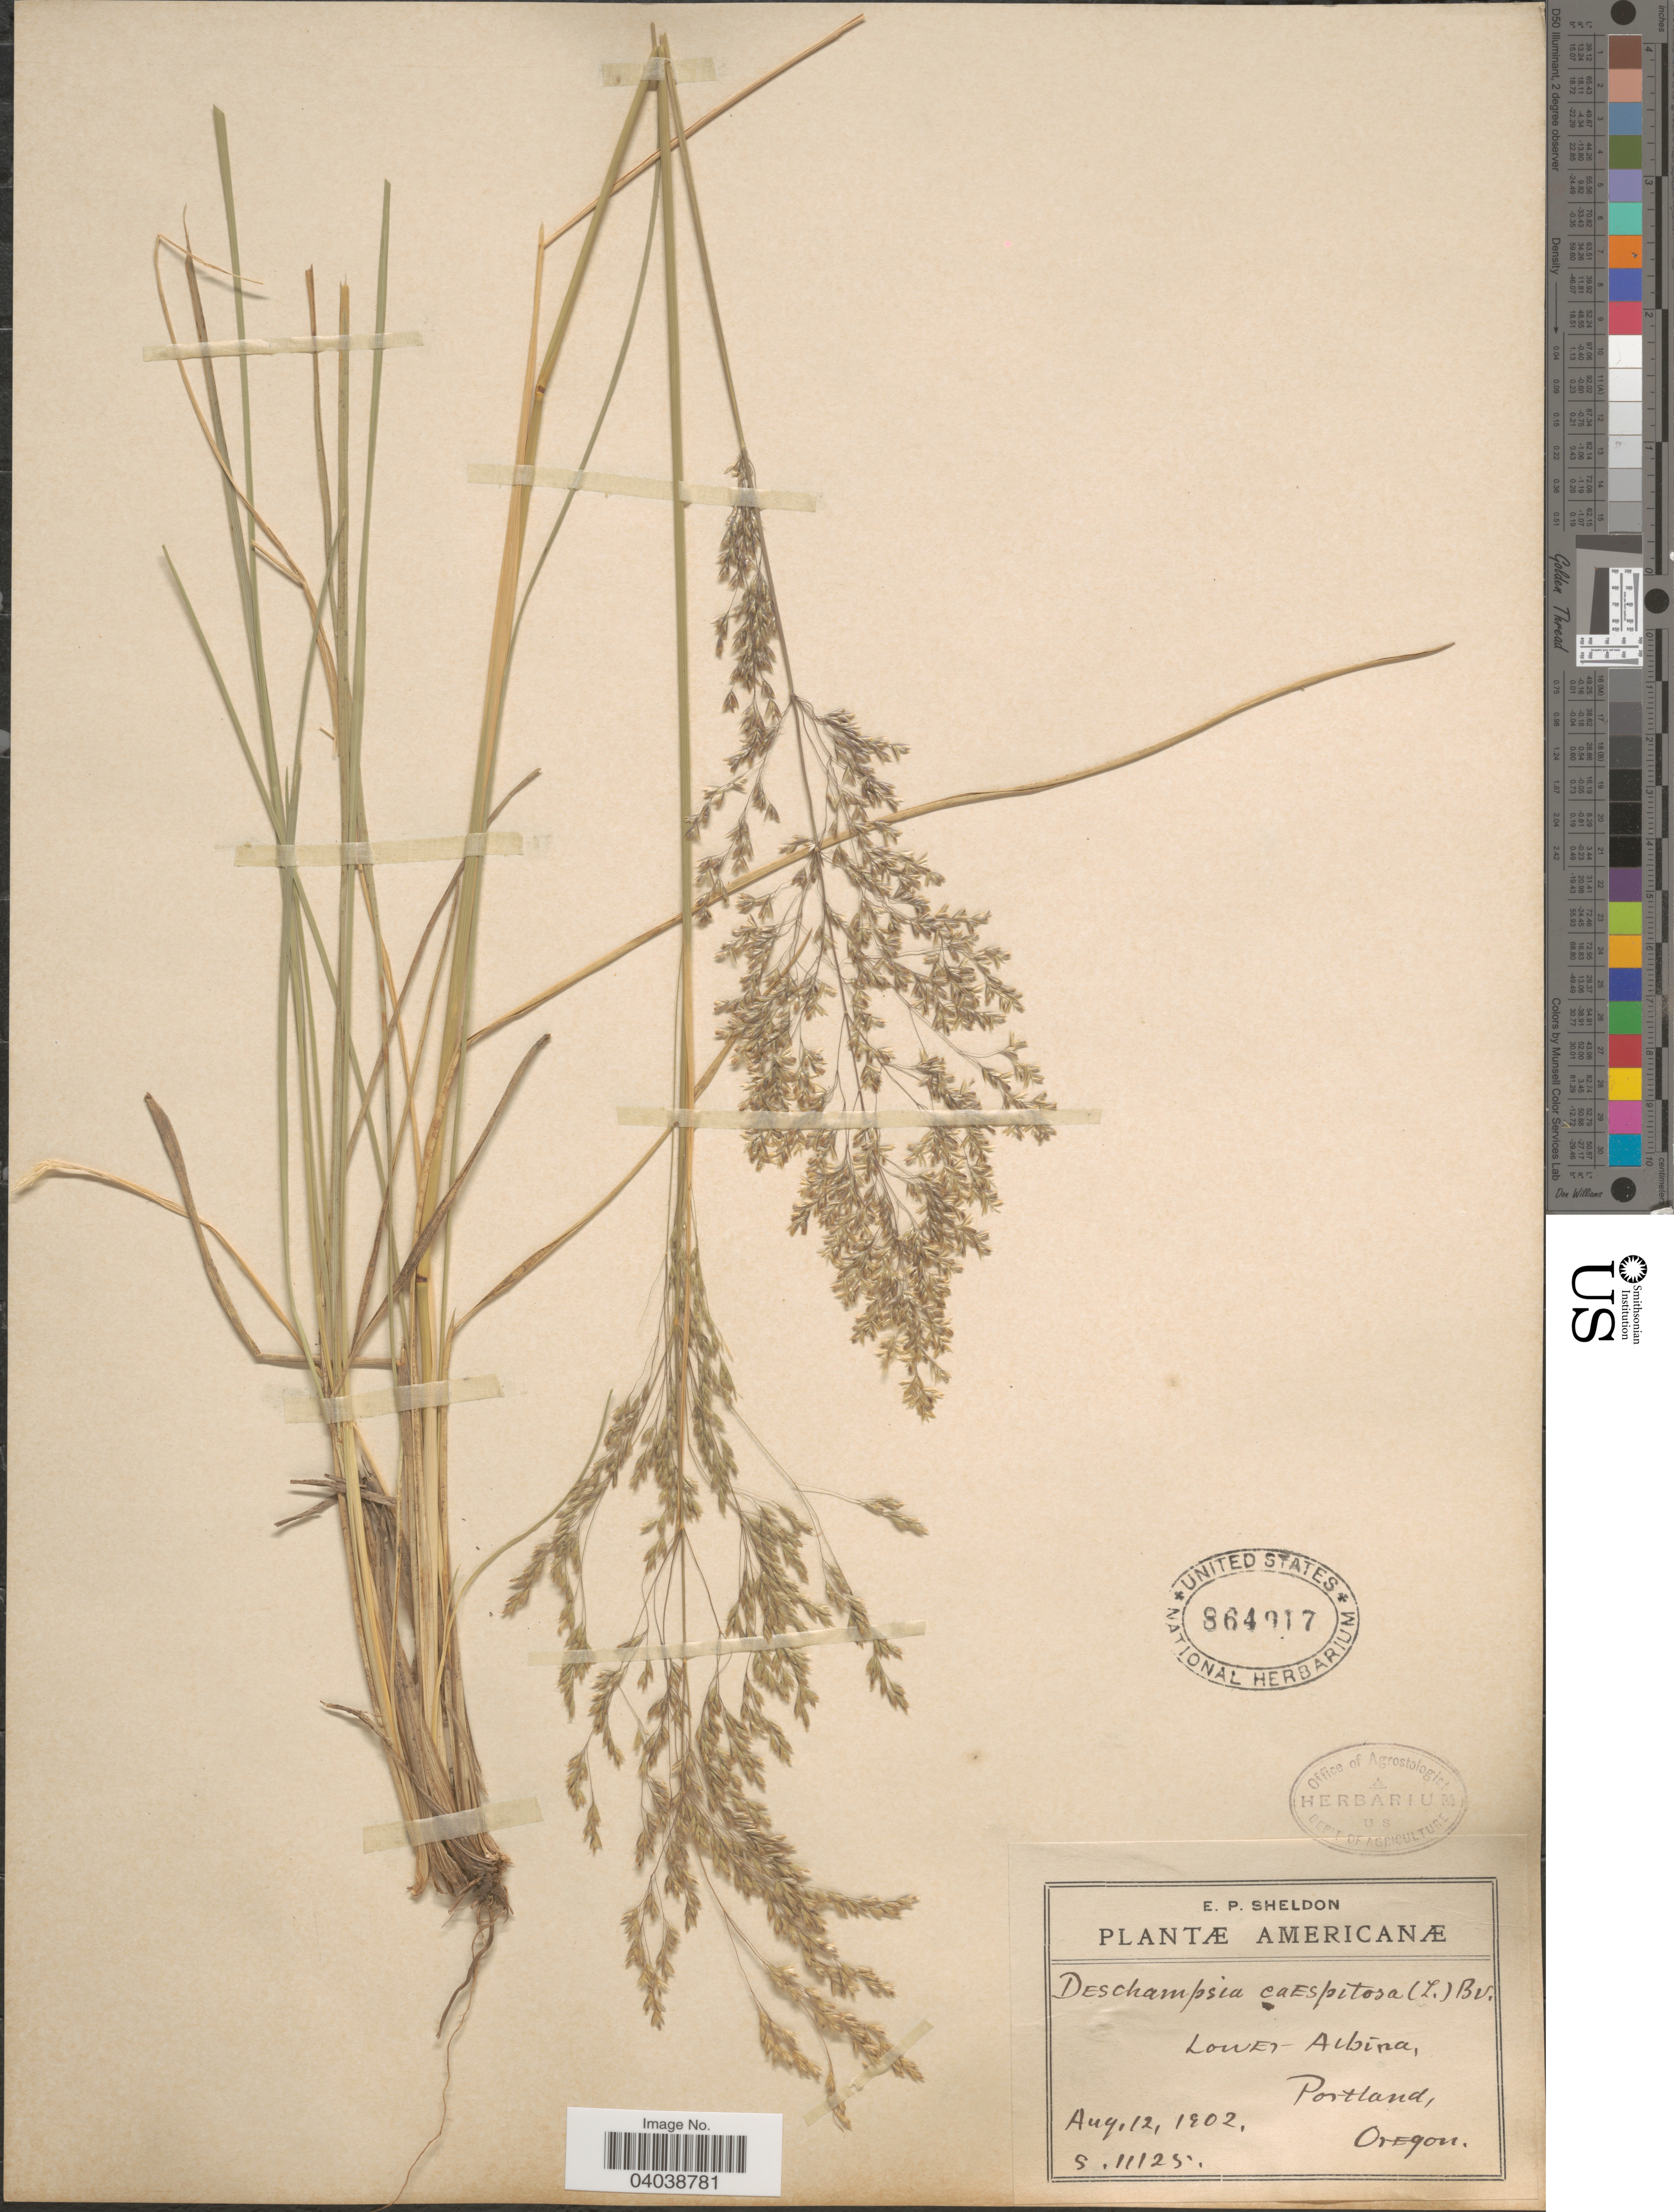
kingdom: Plantae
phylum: Tracheophyta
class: Liliopsida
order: Poales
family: Poaceae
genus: Deschampsia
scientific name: Deschampsia cespitosa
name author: (L.) P. Beauv.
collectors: E. P. Sheldon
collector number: S.11125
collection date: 1902-08-12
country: United States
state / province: Oregon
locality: Lower Albina, Portland.